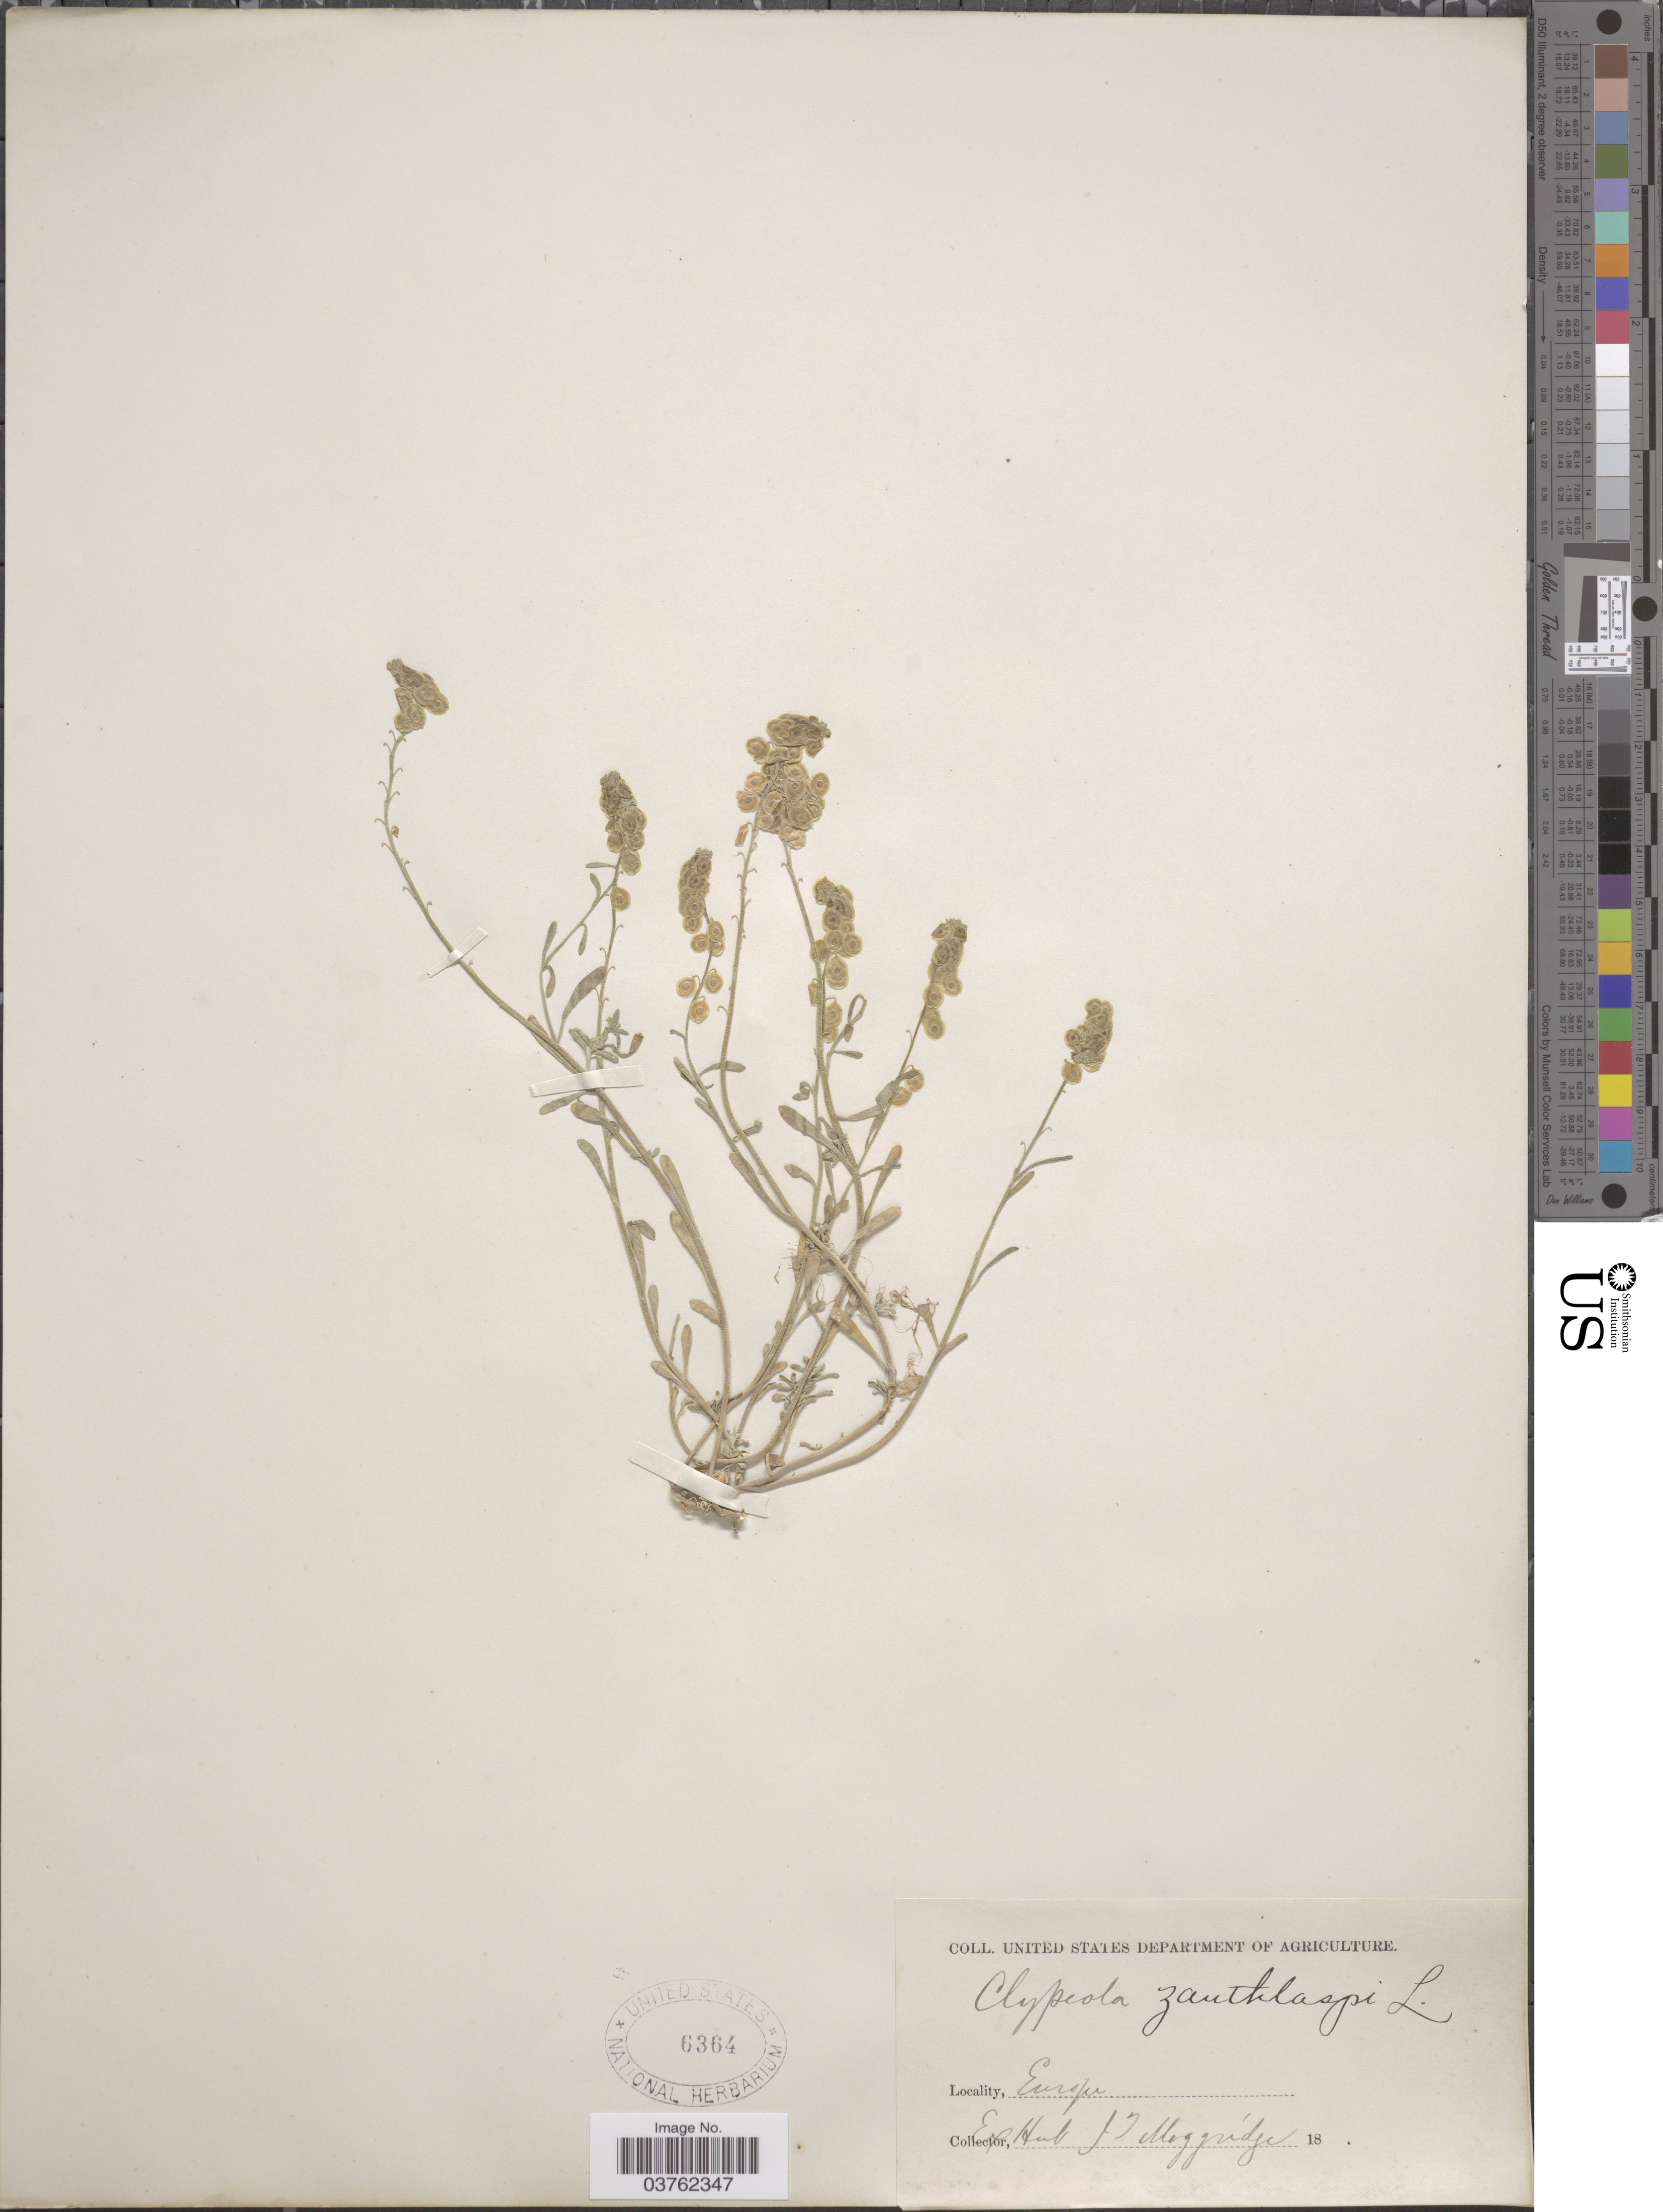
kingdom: Plantae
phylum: Tracheophyta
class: Magnoliopsida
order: Brassicales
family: Brassicaceae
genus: Clypeola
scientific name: Clypeola jonthlaspi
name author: L.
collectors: U.S. Department of Agriculture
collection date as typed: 18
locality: Europe.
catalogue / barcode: US 6364